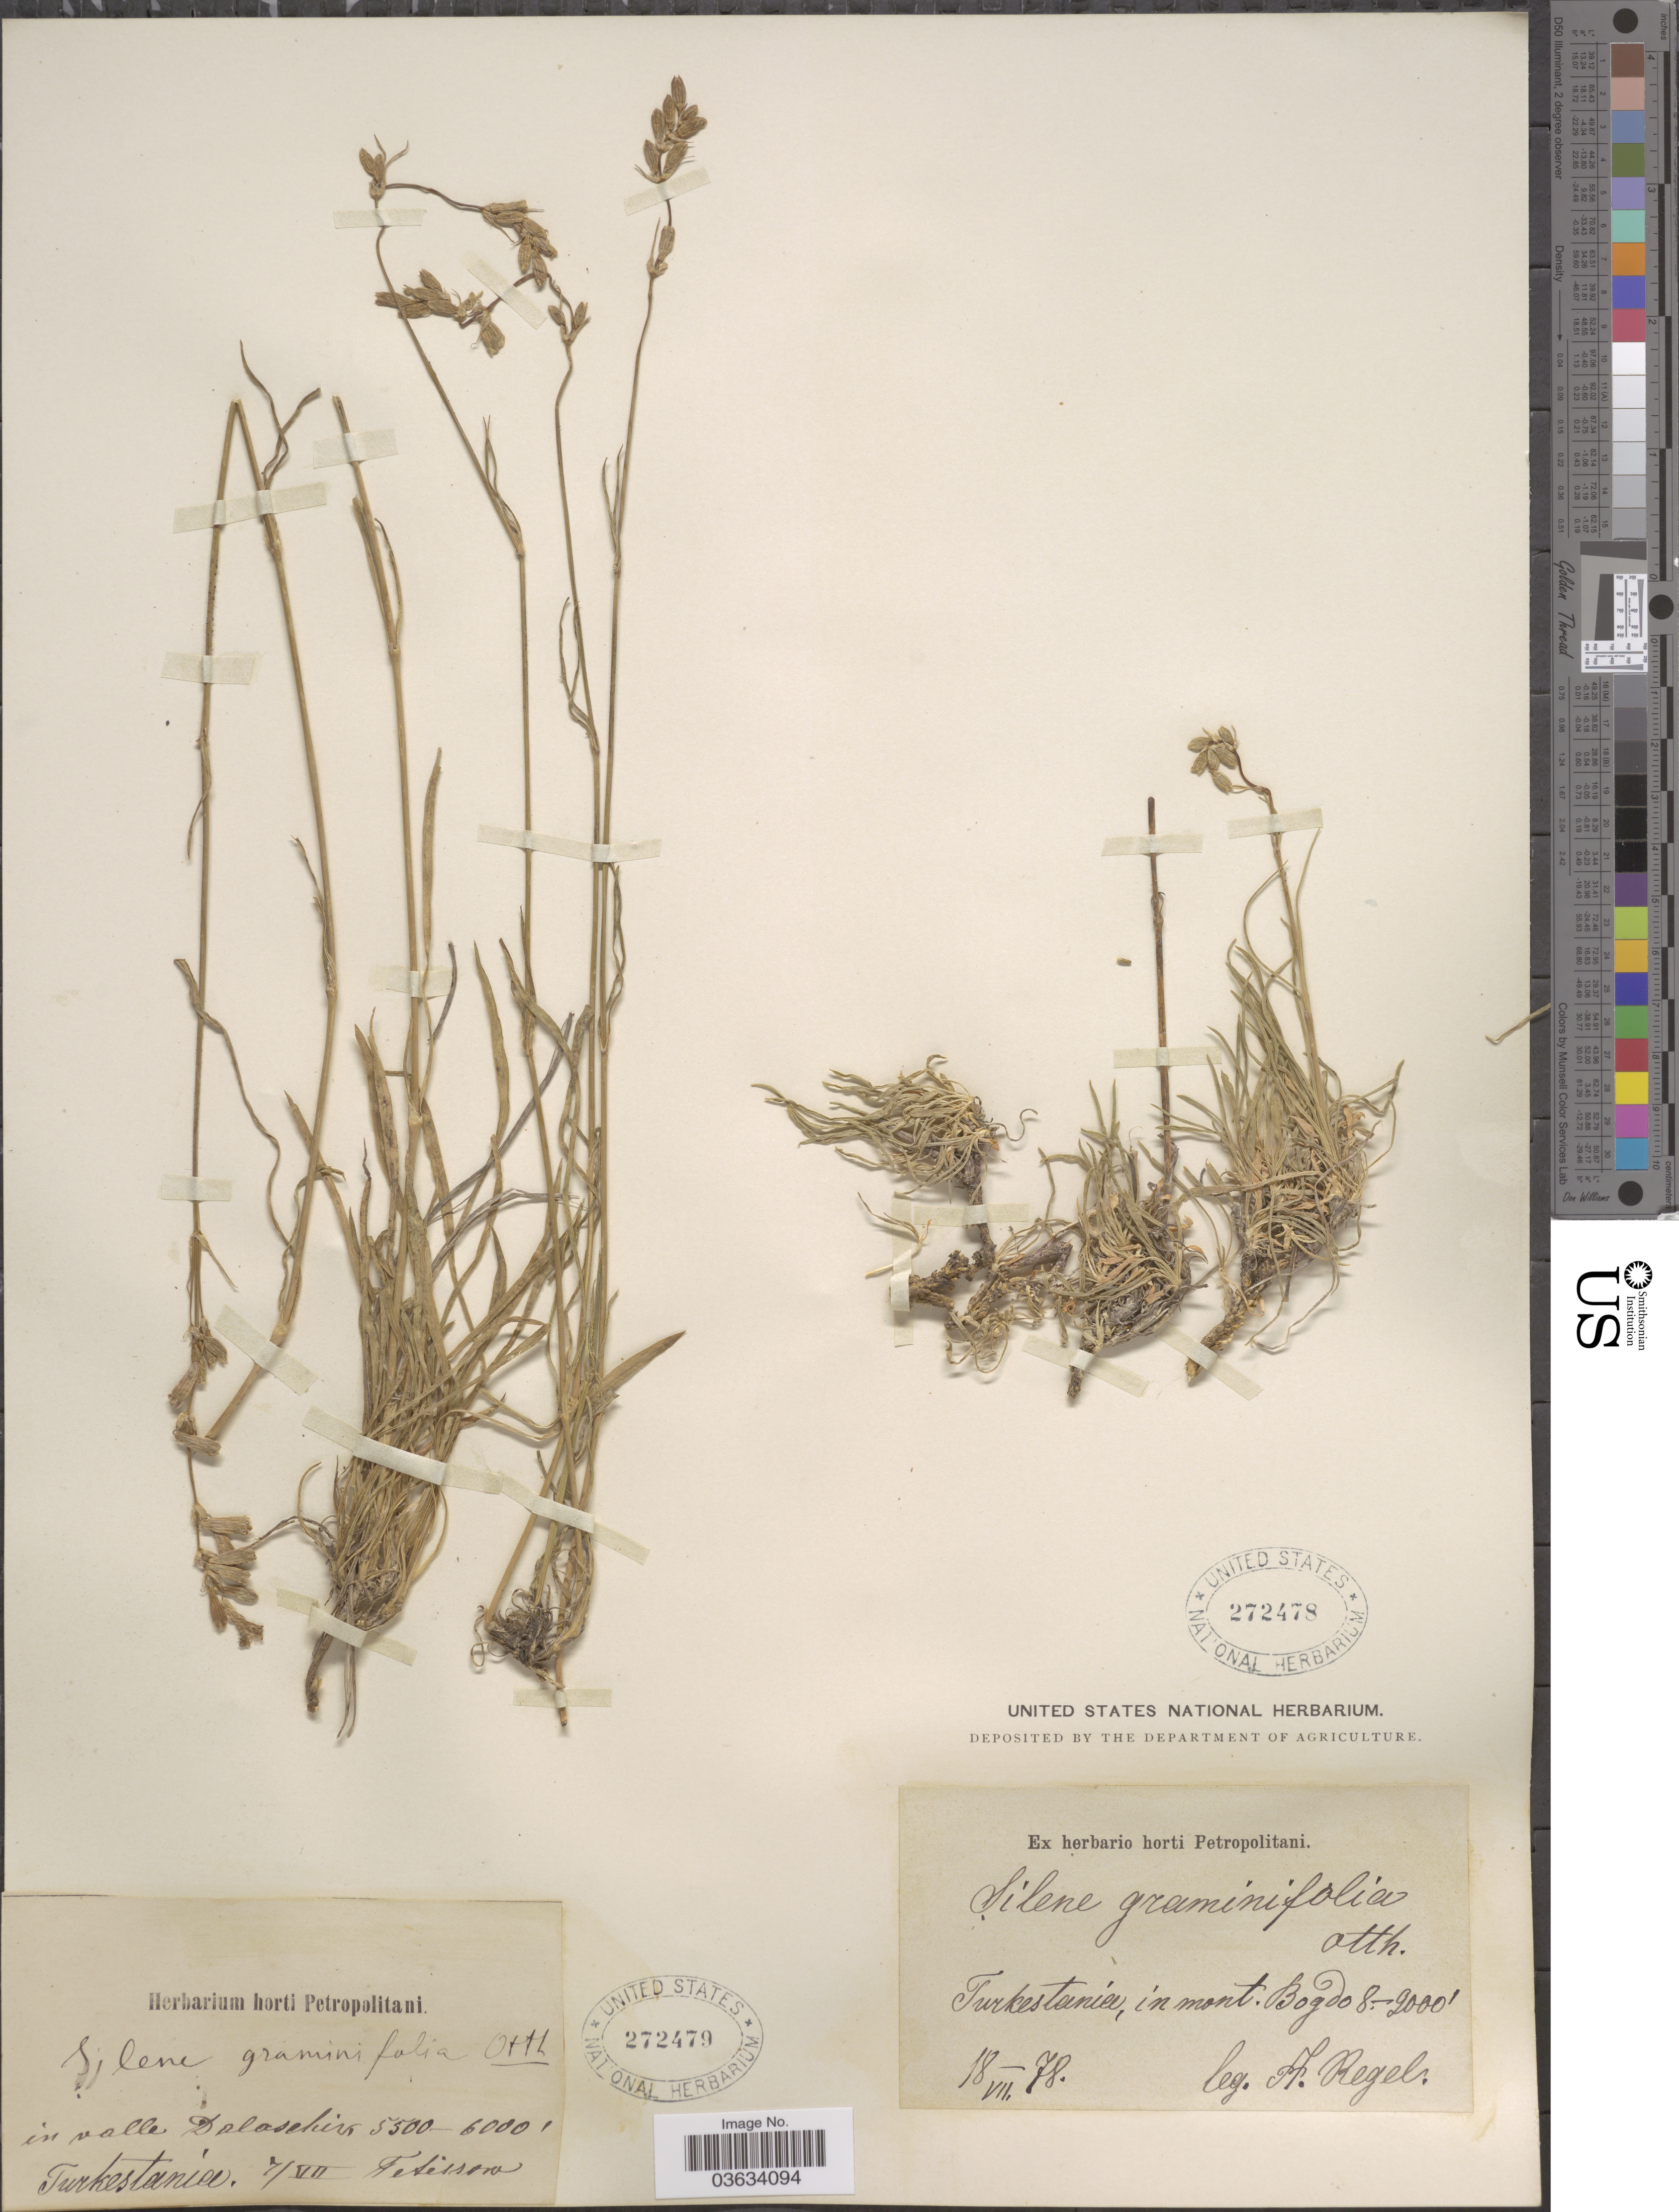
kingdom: Plantae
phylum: Tracheophyta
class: Magnoliopsida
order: Caryophyllales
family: Caryophyllaceae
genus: Silene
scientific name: Silene graminifolia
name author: Otth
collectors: -. Fetissow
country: Turkey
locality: In valle Dalasehirs. Turkestania.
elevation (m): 1676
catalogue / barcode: US 272479